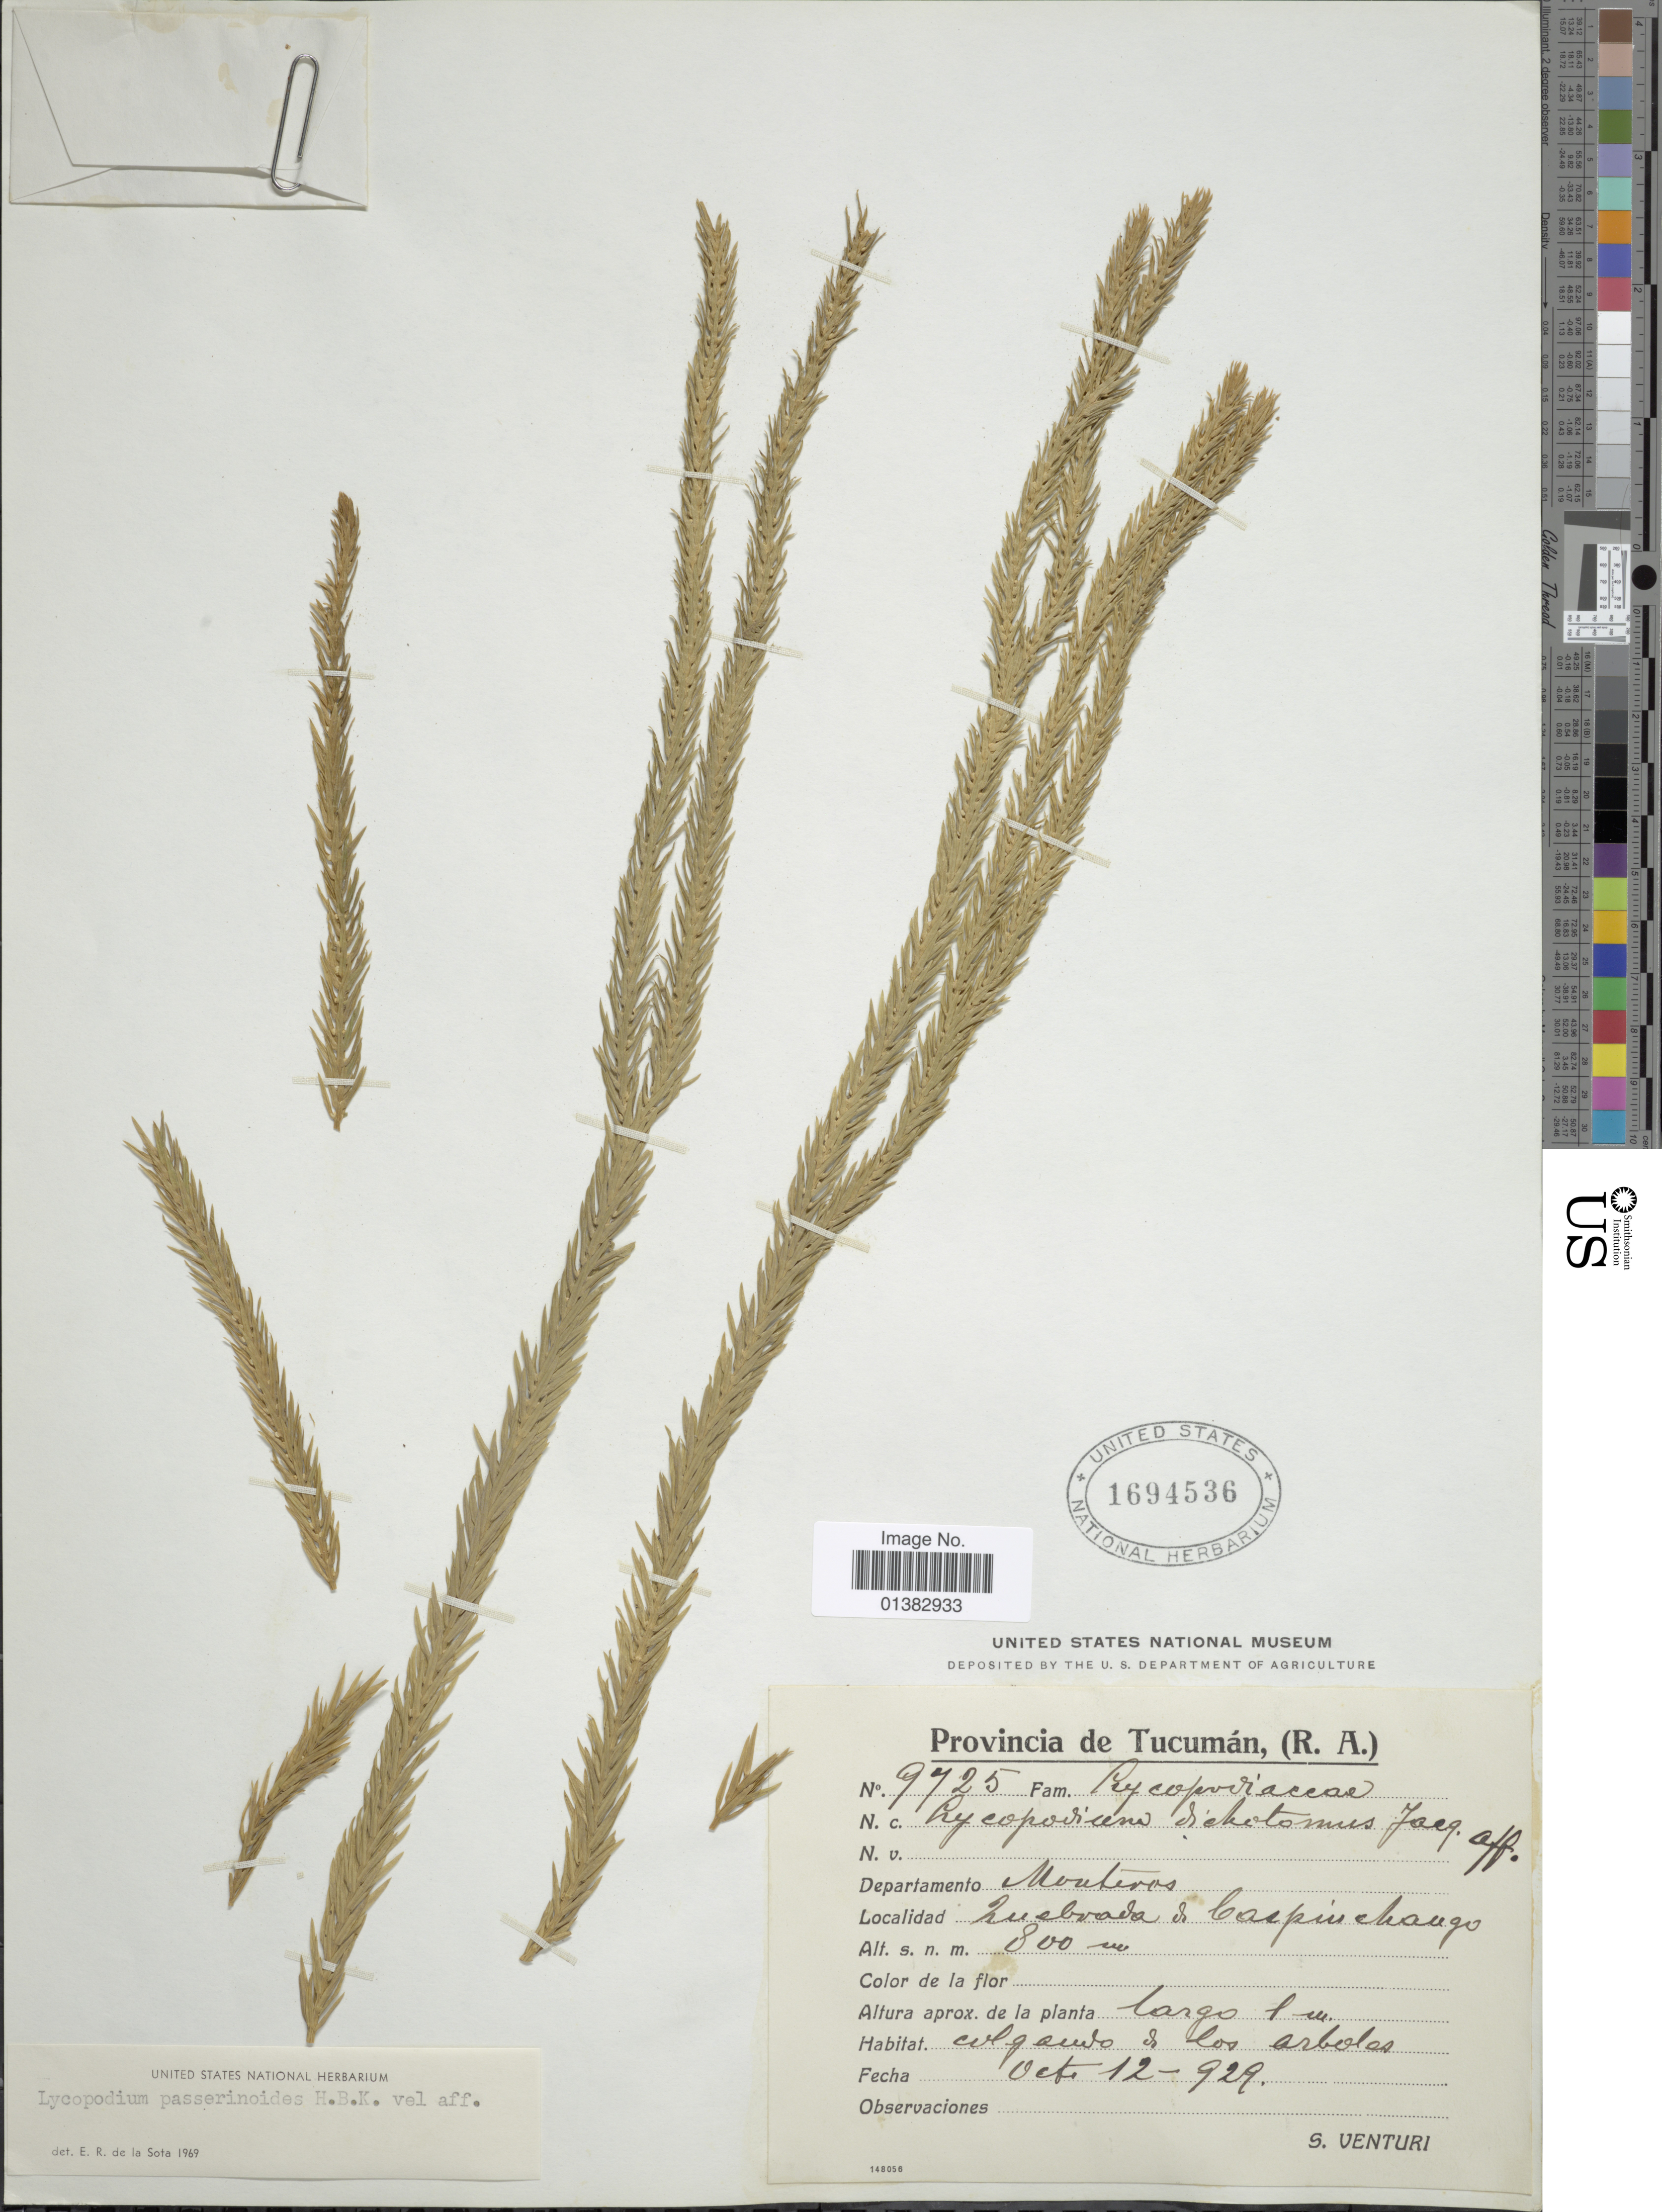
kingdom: Plantae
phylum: Tracheophyta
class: Lycopodiopsida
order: Lycopodiales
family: Lycopodiaceae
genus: Phlegmariurus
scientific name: Phlegmariurus taxifolius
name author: (Sw.) Á. Löve & D. Löve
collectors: S. Venturi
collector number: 9725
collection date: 1929-10-12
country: Argentina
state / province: Tucuman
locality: Departamento Monteros, Quebrada de Caspinchango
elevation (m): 800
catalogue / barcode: US 1694536